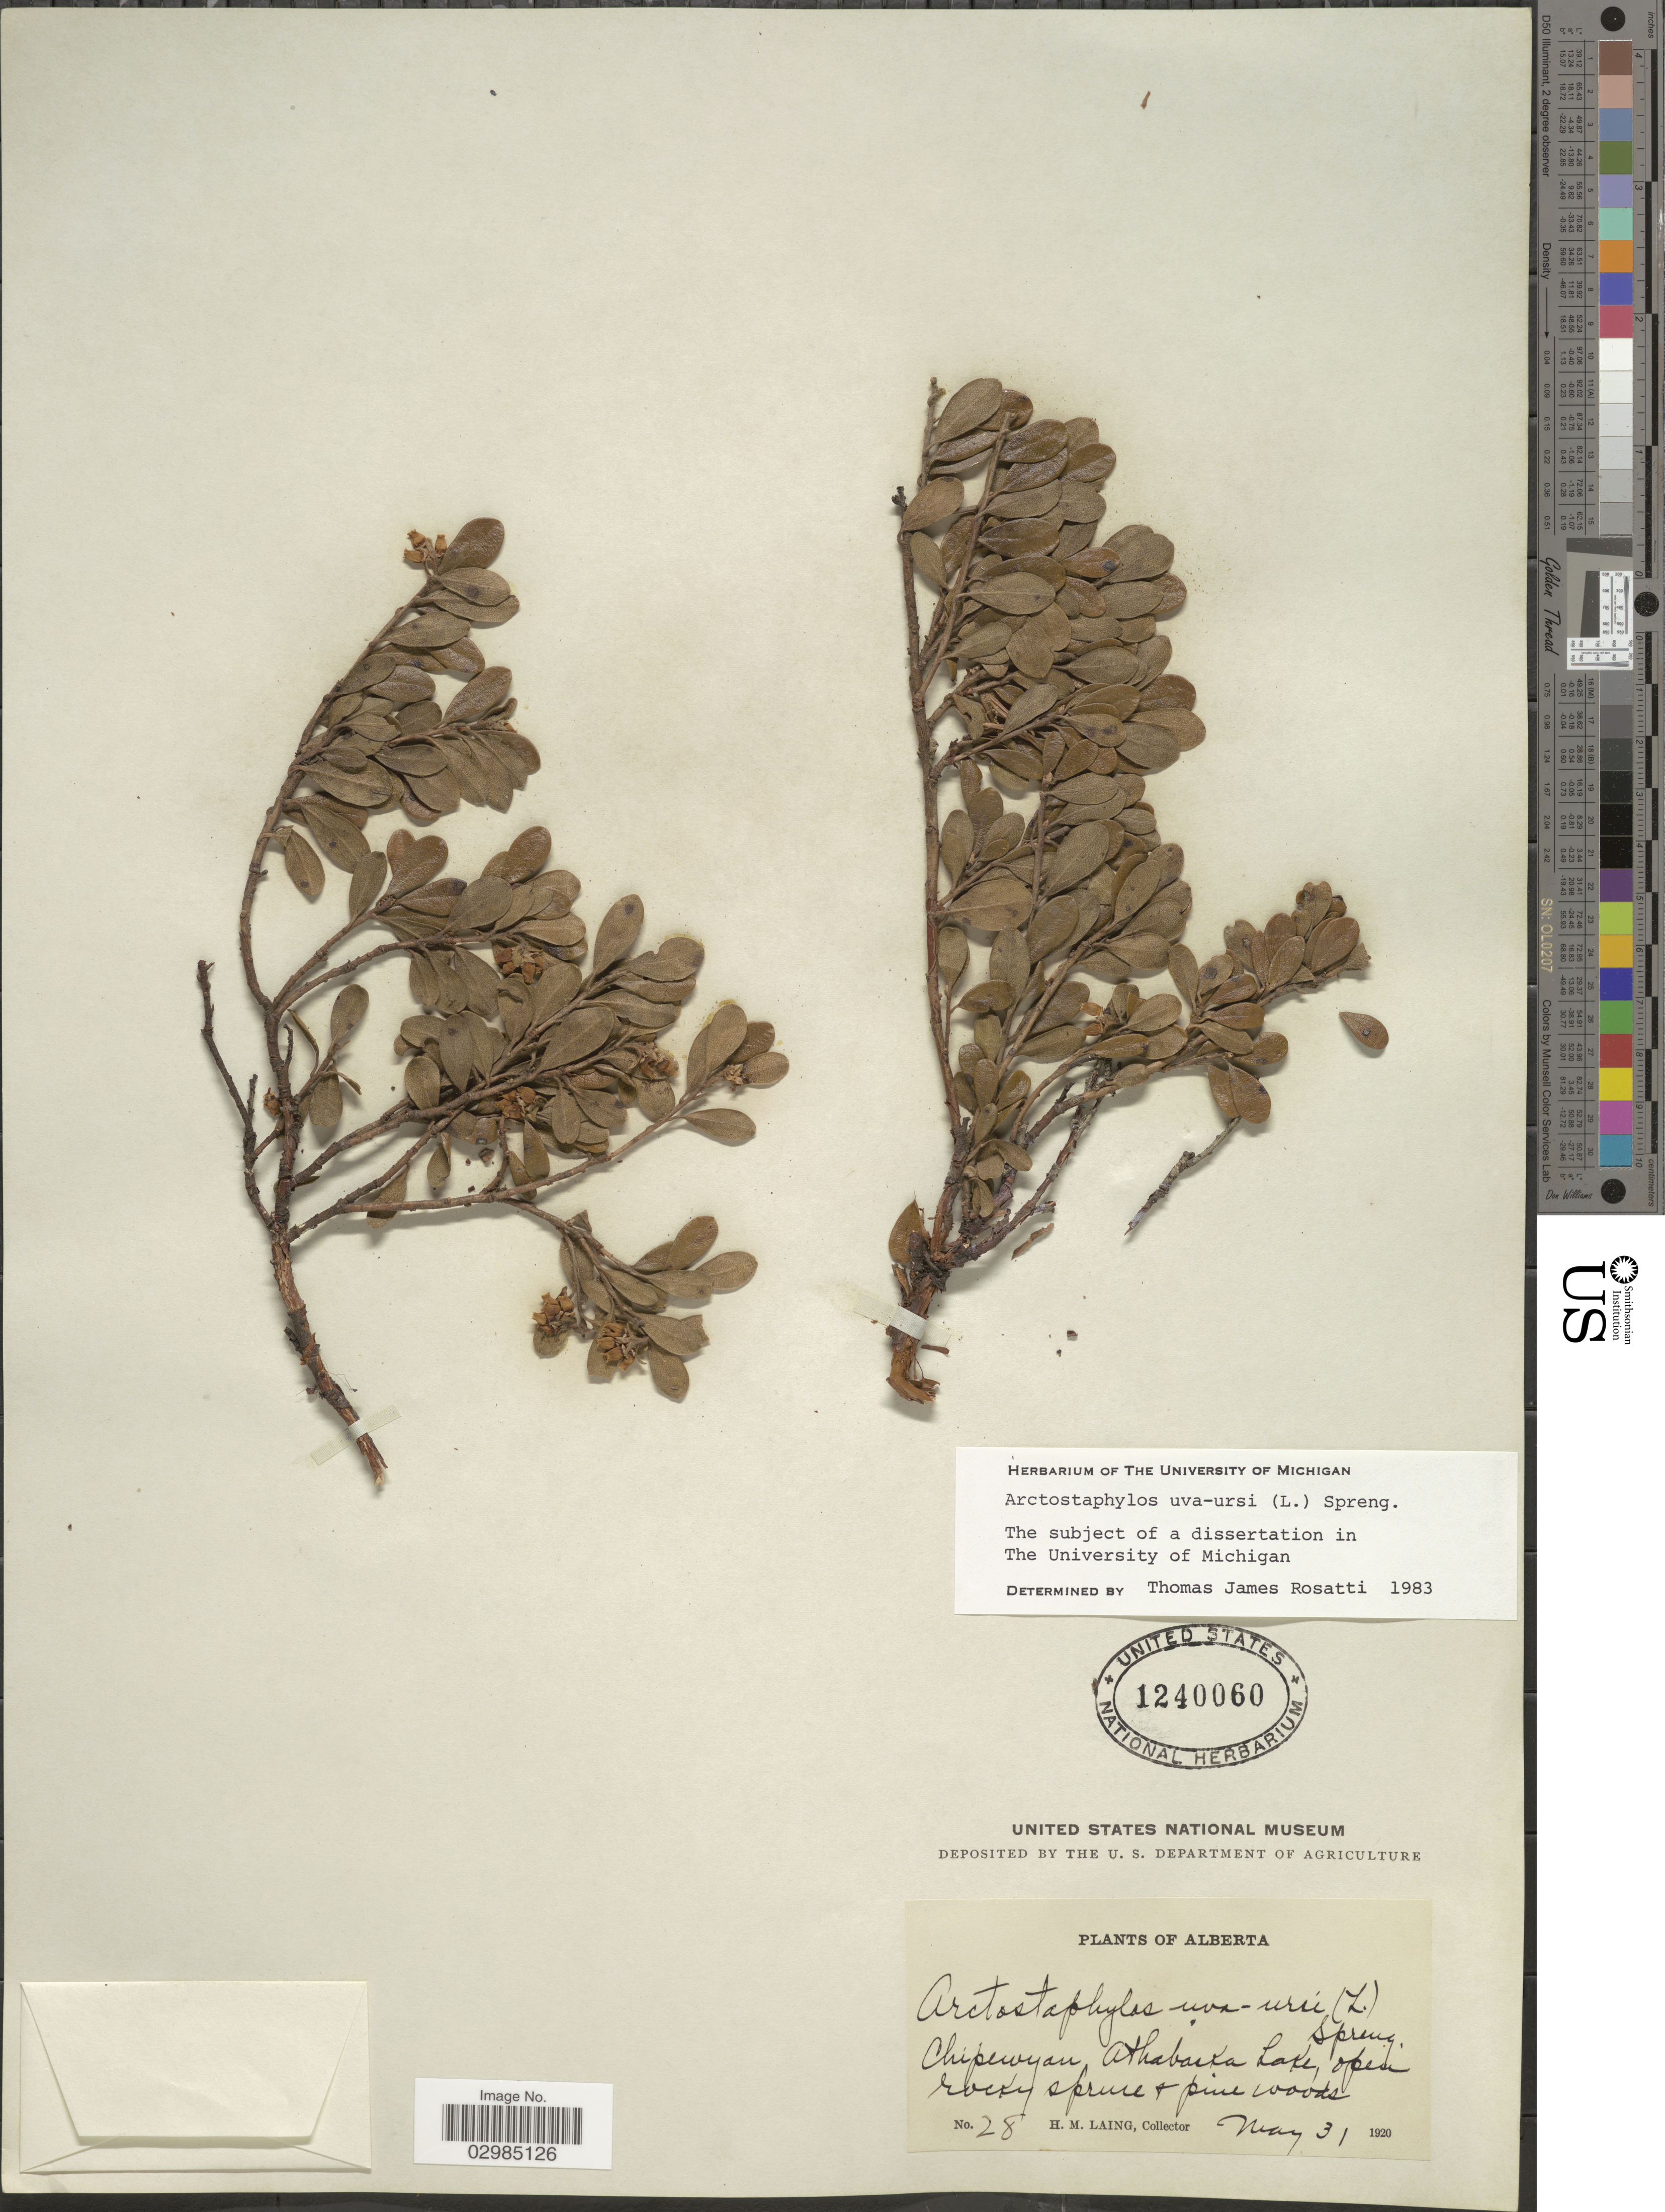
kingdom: Plantae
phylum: Tracheophyta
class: Magnoliopsida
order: Ericales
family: Ericaceae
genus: Arctostaphylos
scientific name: Arctostaphylos uva-ursi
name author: (L.) Spreng.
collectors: H. Laing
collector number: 28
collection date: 1920-05-31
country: Canada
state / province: Alberta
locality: Chipewyan, Athabaska Lake.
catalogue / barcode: US 1240060